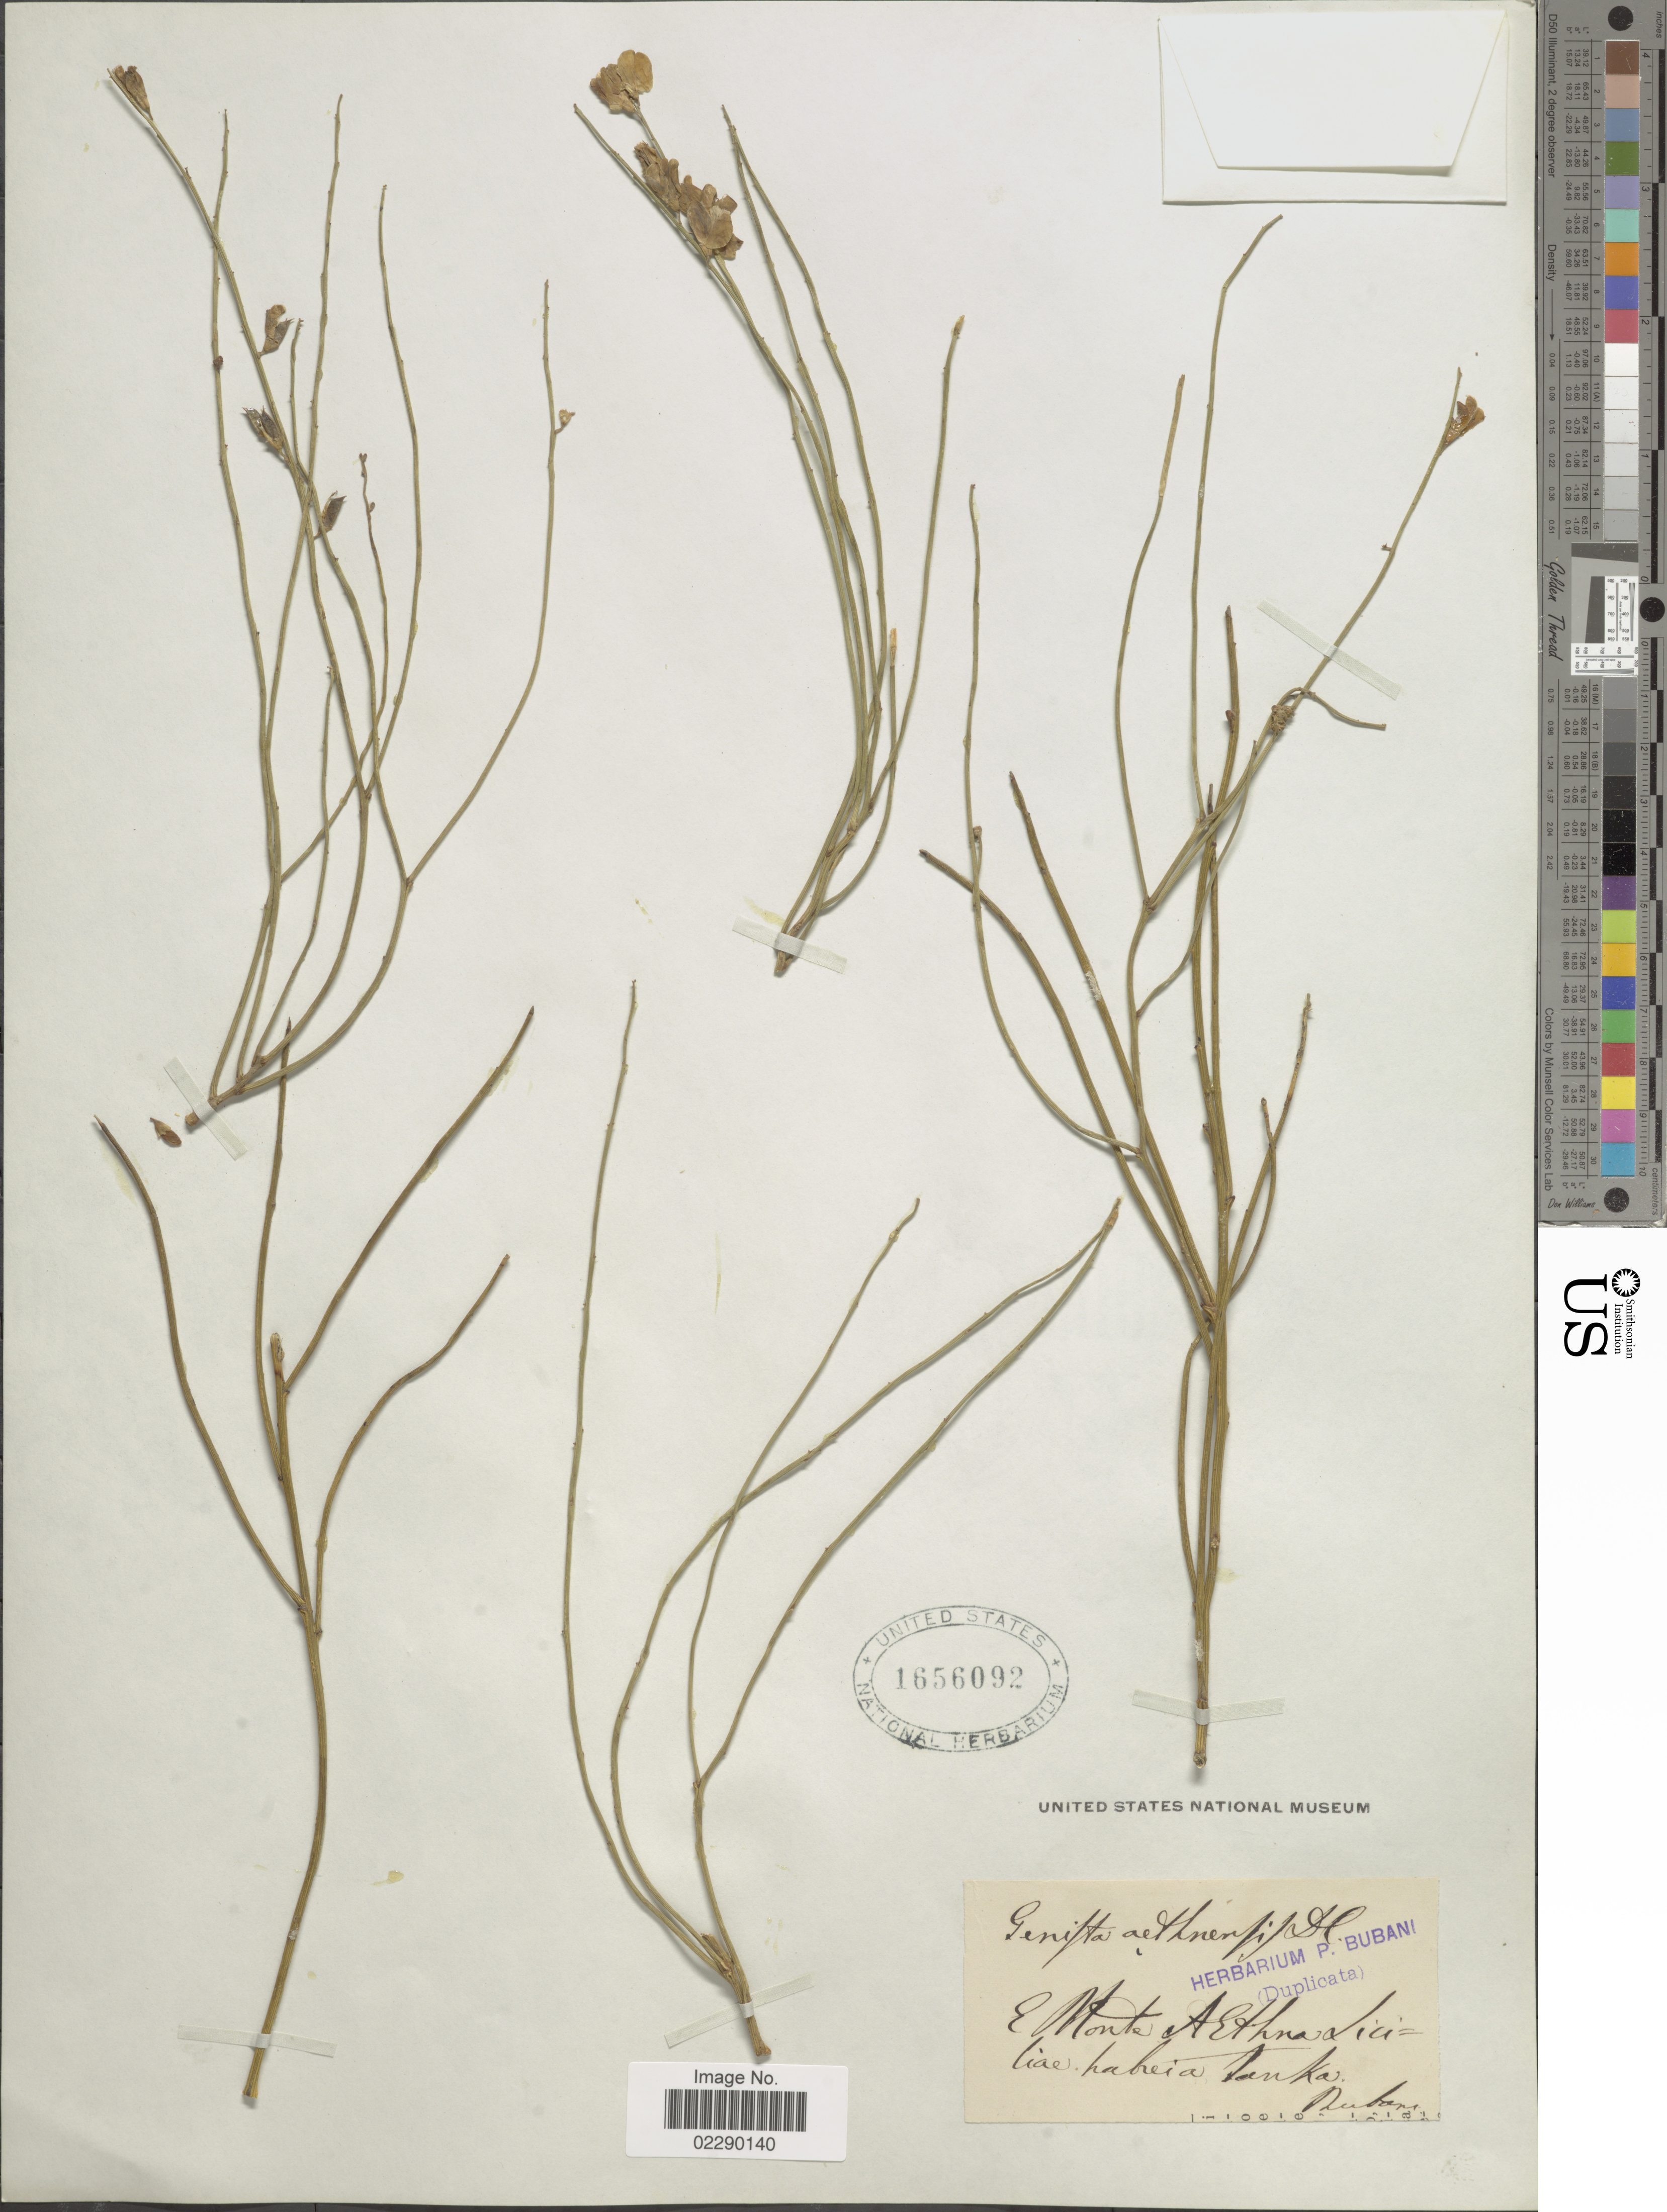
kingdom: Plantae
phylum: Tracheophyta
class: Magnoliopsida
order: Fabales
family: Fabaceae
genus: Genista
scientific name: Genista aetnensis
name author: (Biv.) DC.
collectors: P. Bubani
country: Italy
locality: E Monte Aethna [Mount Etna] Sicilae habreia Tanka. [interpreted]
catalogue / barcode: US 1656092